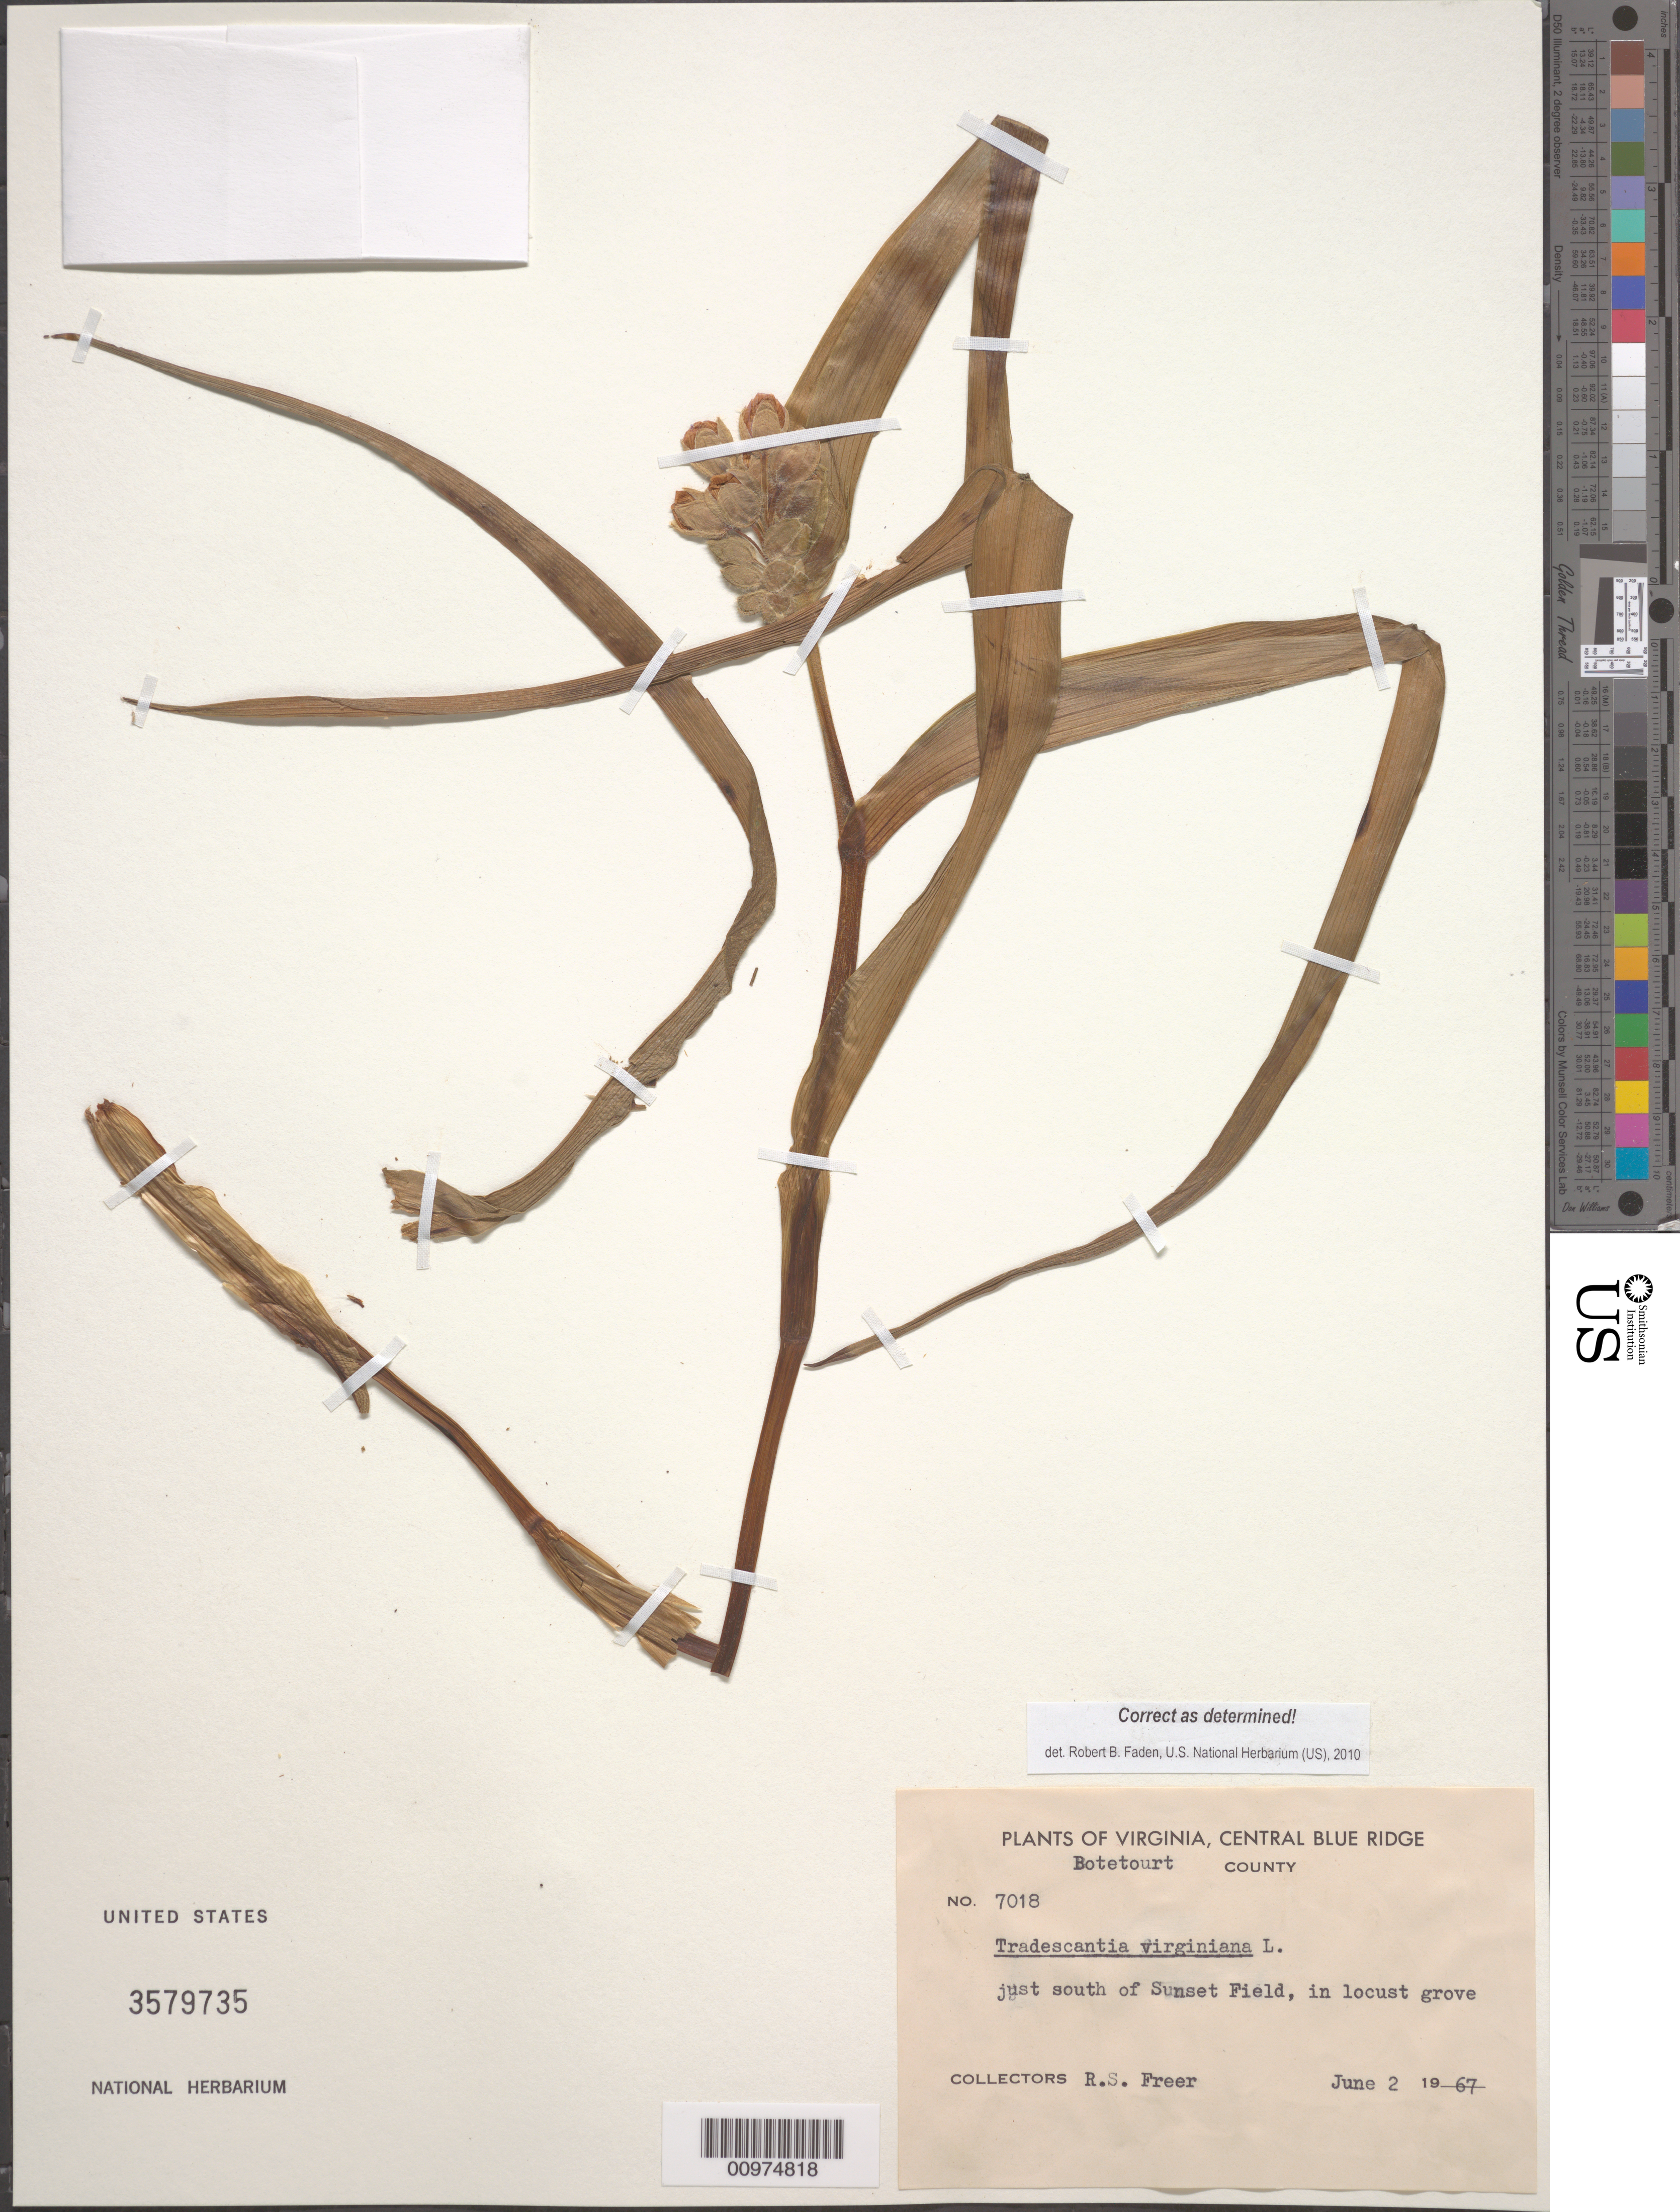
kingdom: Plantae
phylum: Tracheophyta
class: Liliopsida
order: Commelinales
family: Commelinaceae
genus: Tradescantia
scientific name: Tradescantia virginiana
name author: L.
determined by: Faden, Robert B., (US), Smithsonian Institution - National Museum of Natural History (UNITED STATES)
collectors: R. Freer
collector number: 7018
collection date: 1967-06-02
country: United States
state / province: Virginia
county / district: Botetourt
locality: just south of Sunset Field, in locust grove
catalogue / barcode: US 3579735